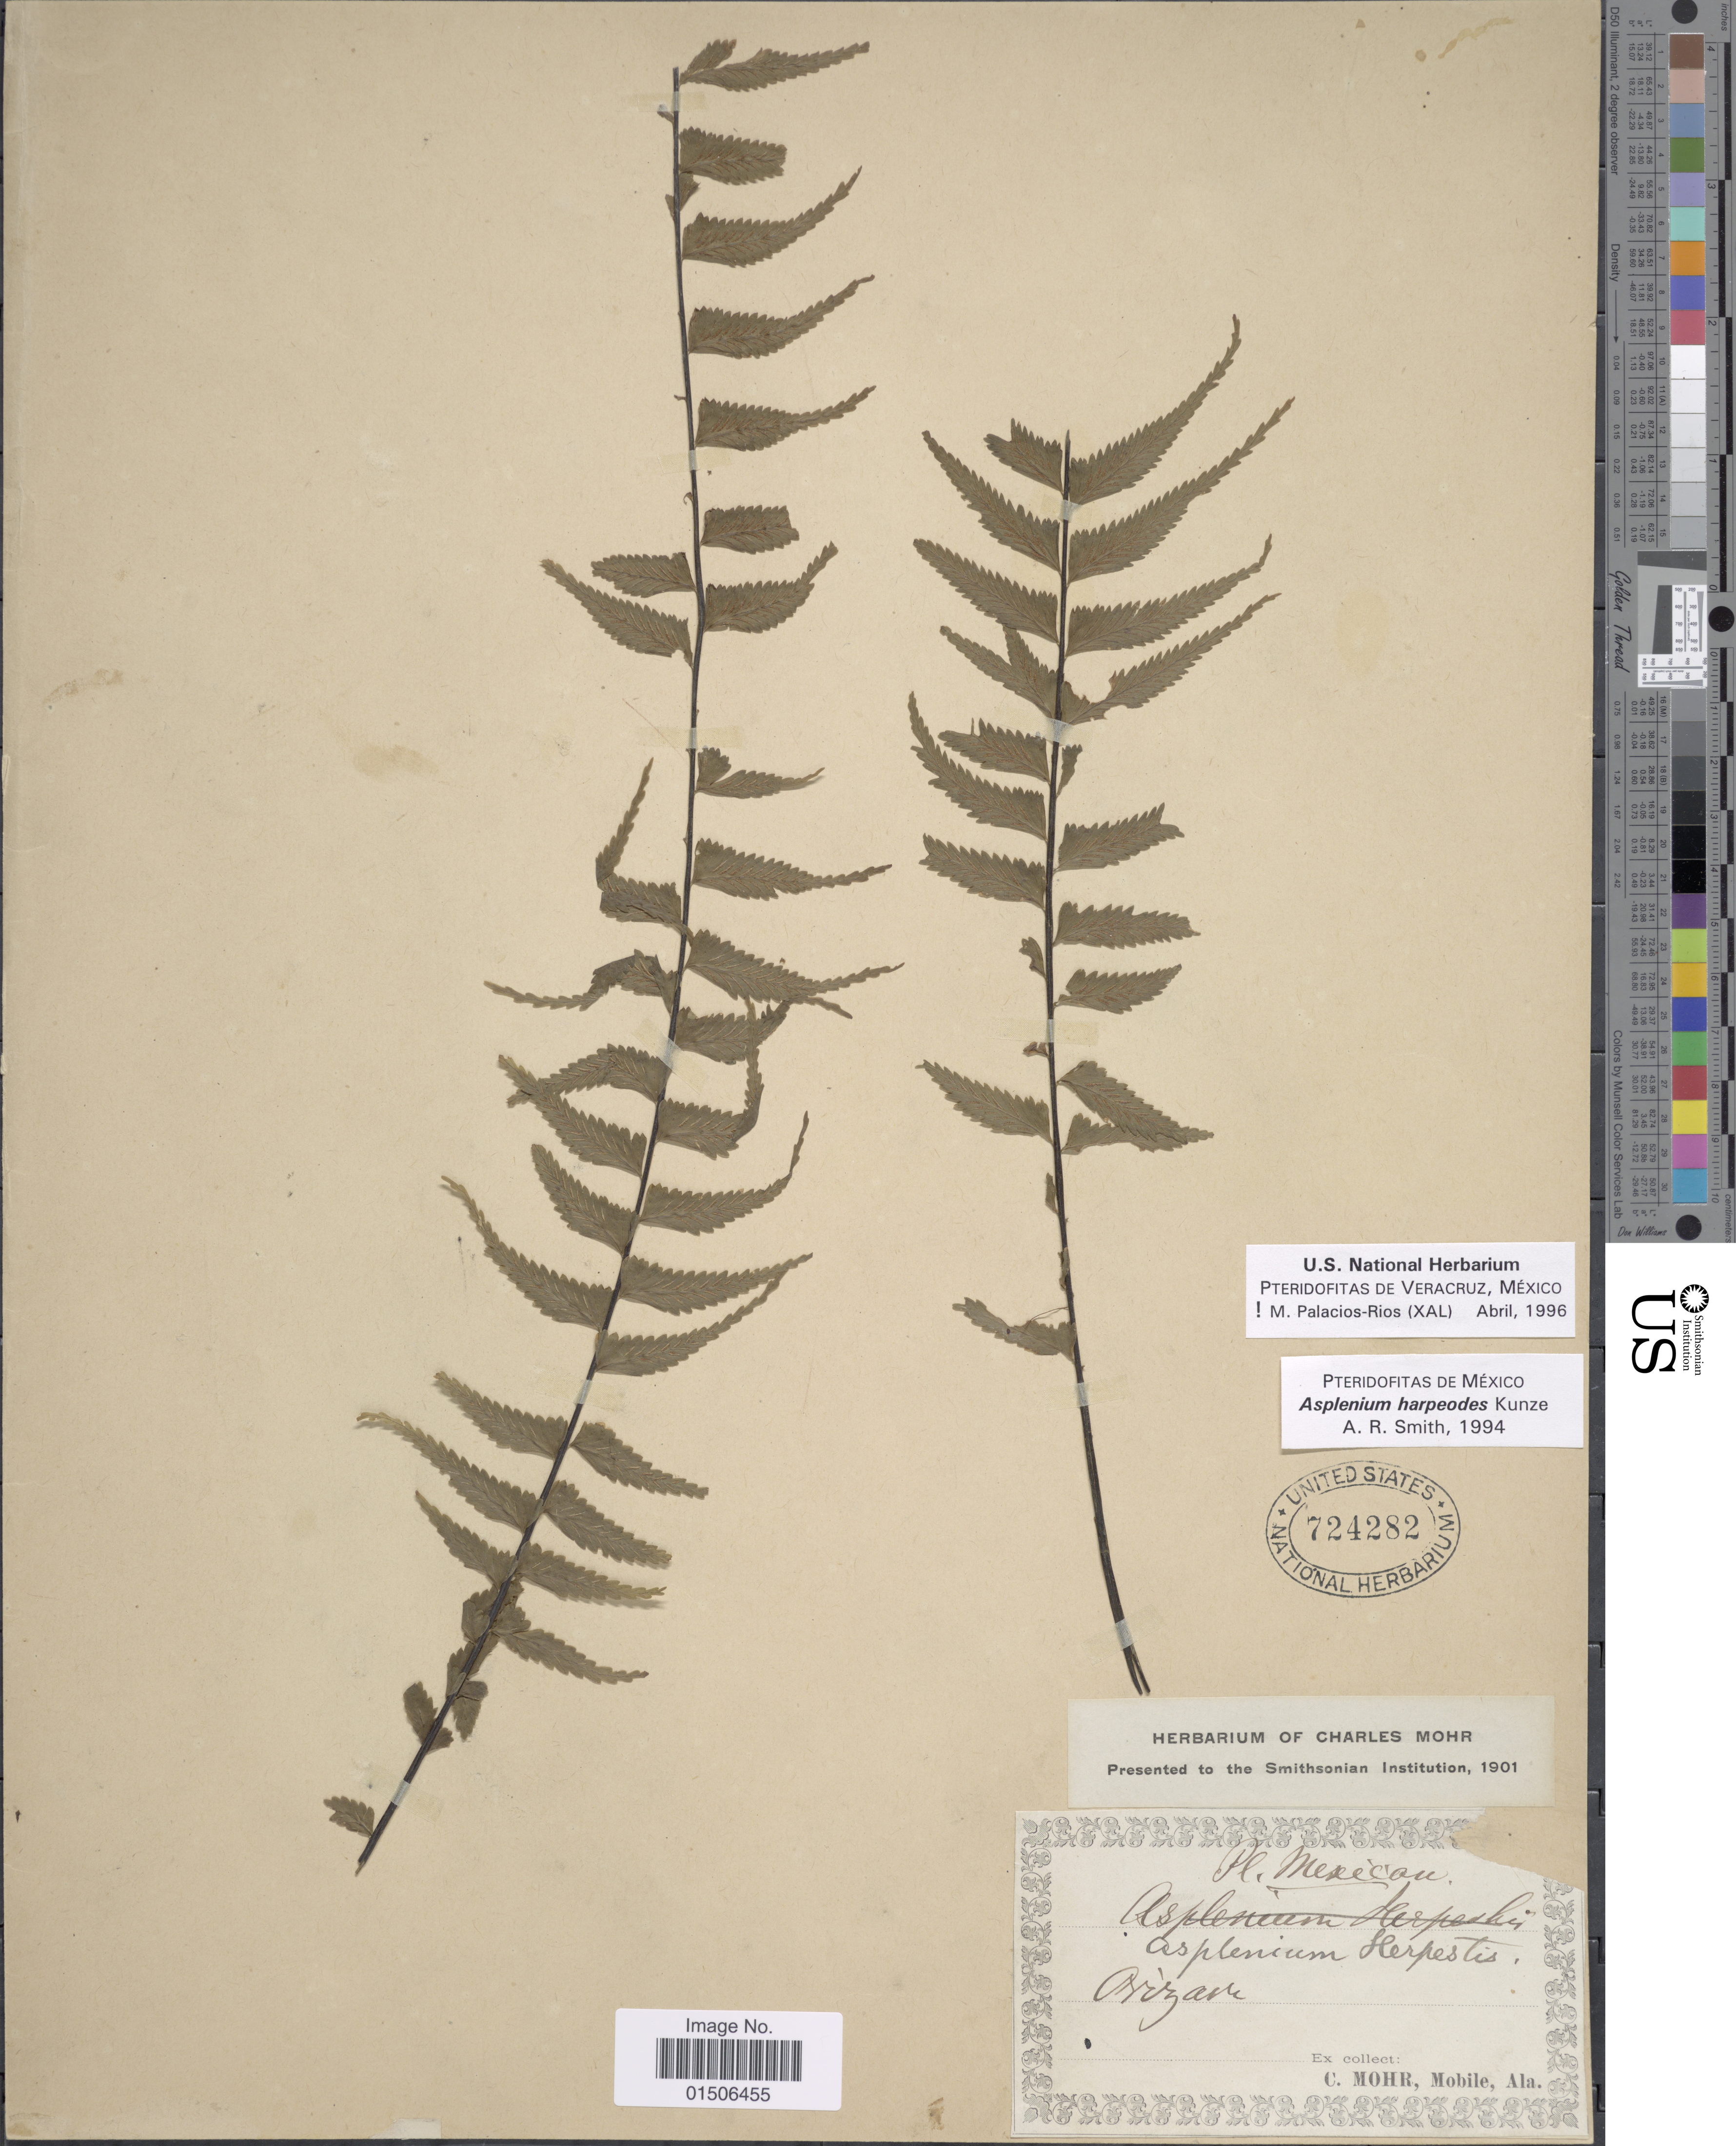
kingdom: Plantae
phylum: Tracheophyta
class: Polypodiopsida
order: Polypodiales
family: Aspleniaceae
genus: Asplenium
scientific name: Asplenium harpeodes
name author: Kunze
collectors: C. T. Mohr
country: Mexico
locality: Orizava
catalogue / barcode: US 724282